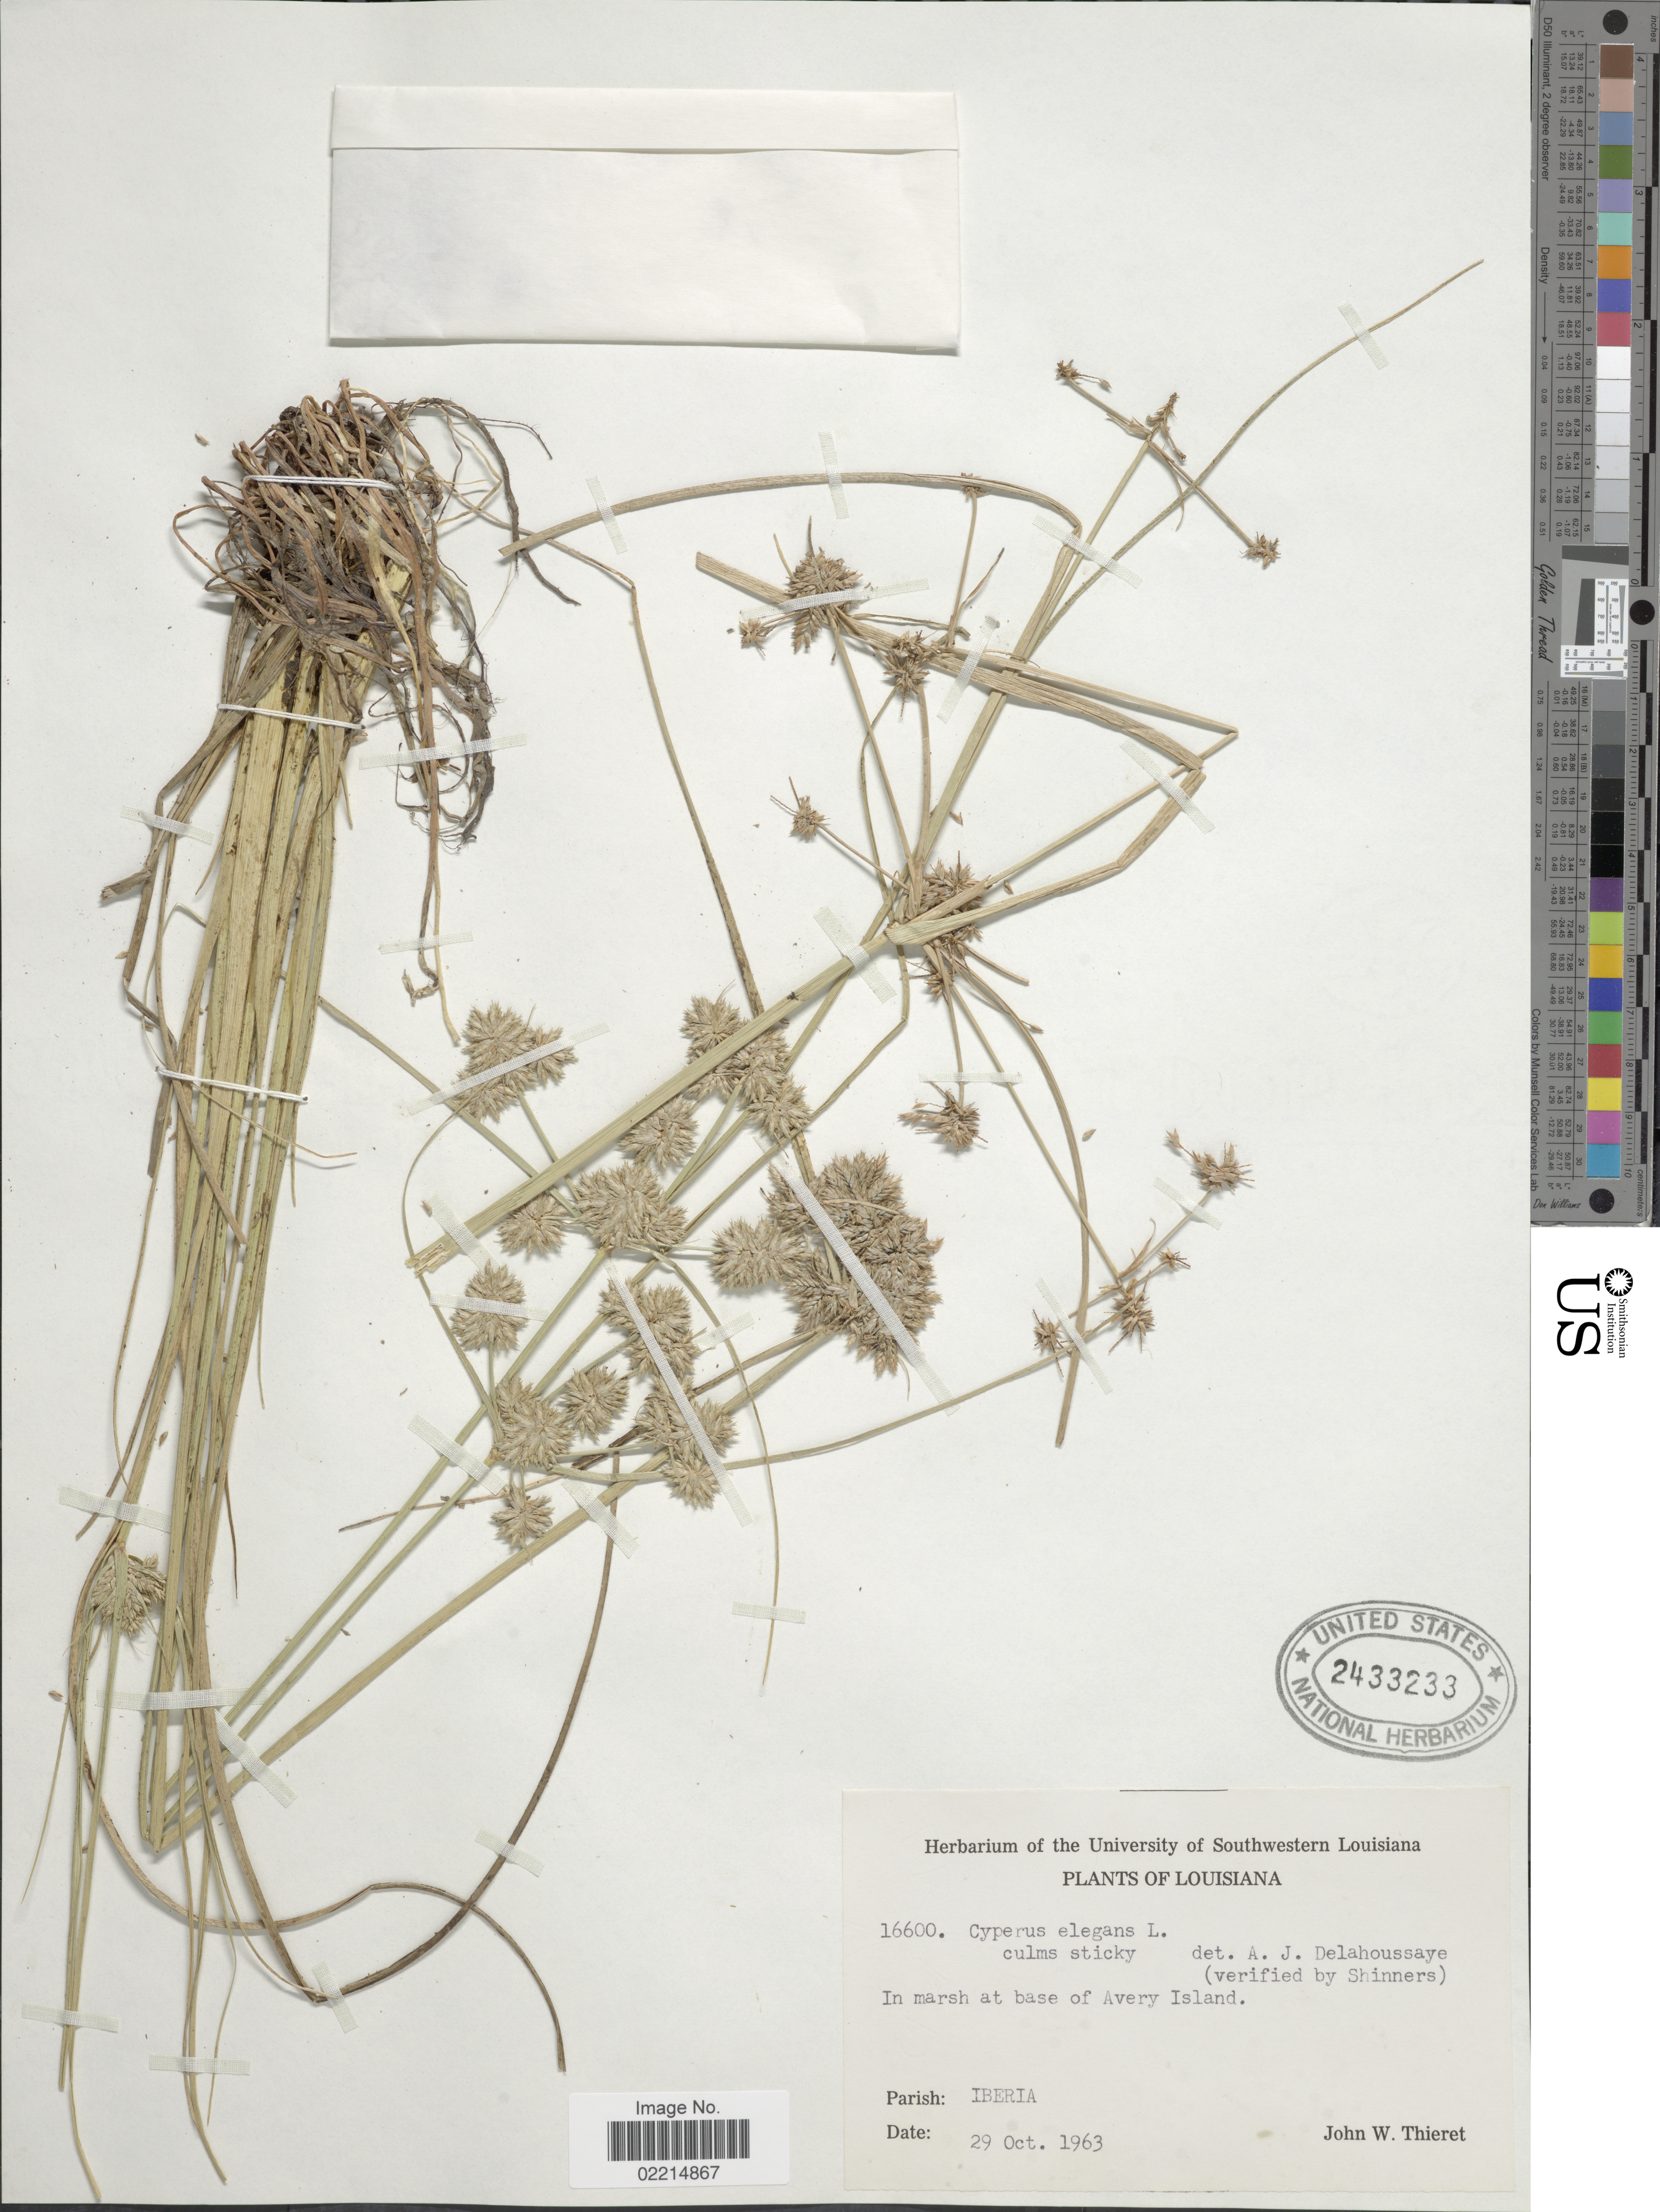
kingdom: Plantae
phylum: Tracheophyta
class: Liliopsida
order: Poales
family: Cyperaceae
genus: Cyperus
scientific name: Cyperus elegans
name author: L.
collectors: J. W. Thieret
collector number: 16600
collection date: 1963-10-29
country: United States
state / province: Louisiana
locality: In marsh at base of Avery Island, Parish: Iberia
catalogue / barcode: US 2433233